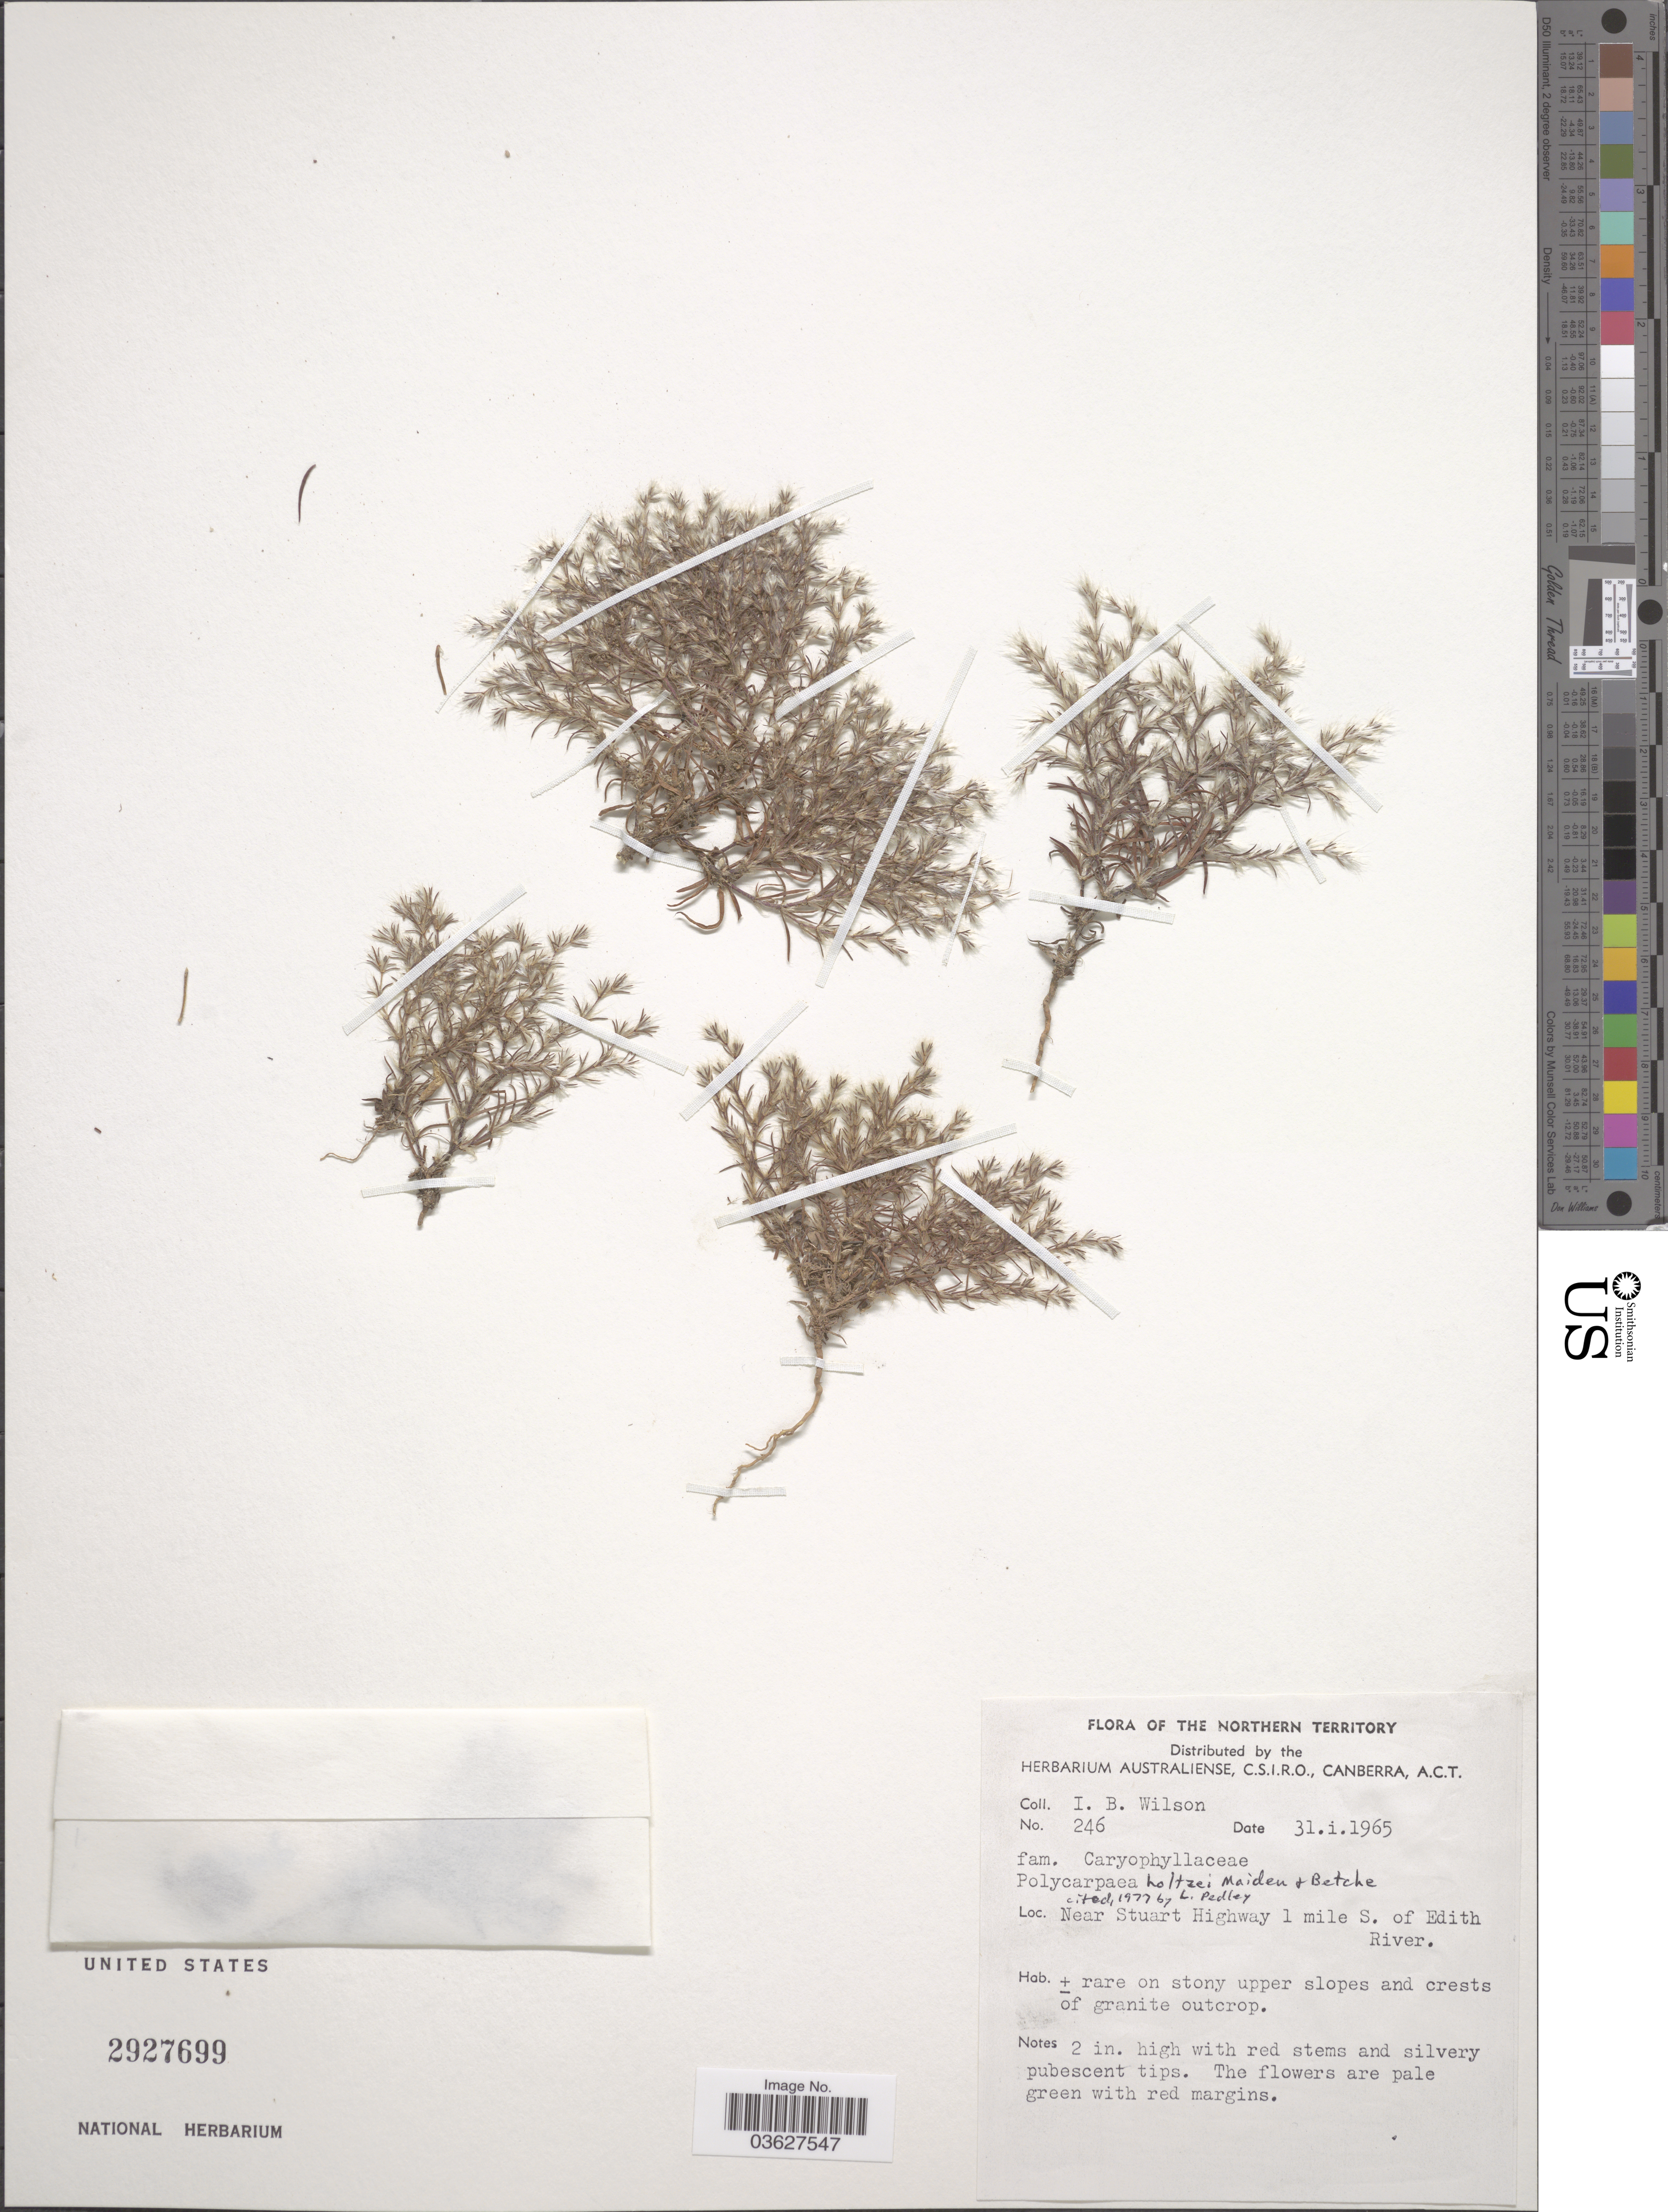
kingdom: Plantae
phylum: Tracheophyta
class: Magnoliopsida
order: Caryophyllales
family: Caryophyllaceae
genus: Polycarpaea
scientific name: Polycarpaea holtzei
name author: Maiden & Betche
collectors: I. B. Wilson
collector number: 246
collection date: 1965-01-31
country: Australia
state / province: Northern Territory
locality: Near Stuart Highway 1 miles S. of Edith River.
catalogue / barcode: US 2927699